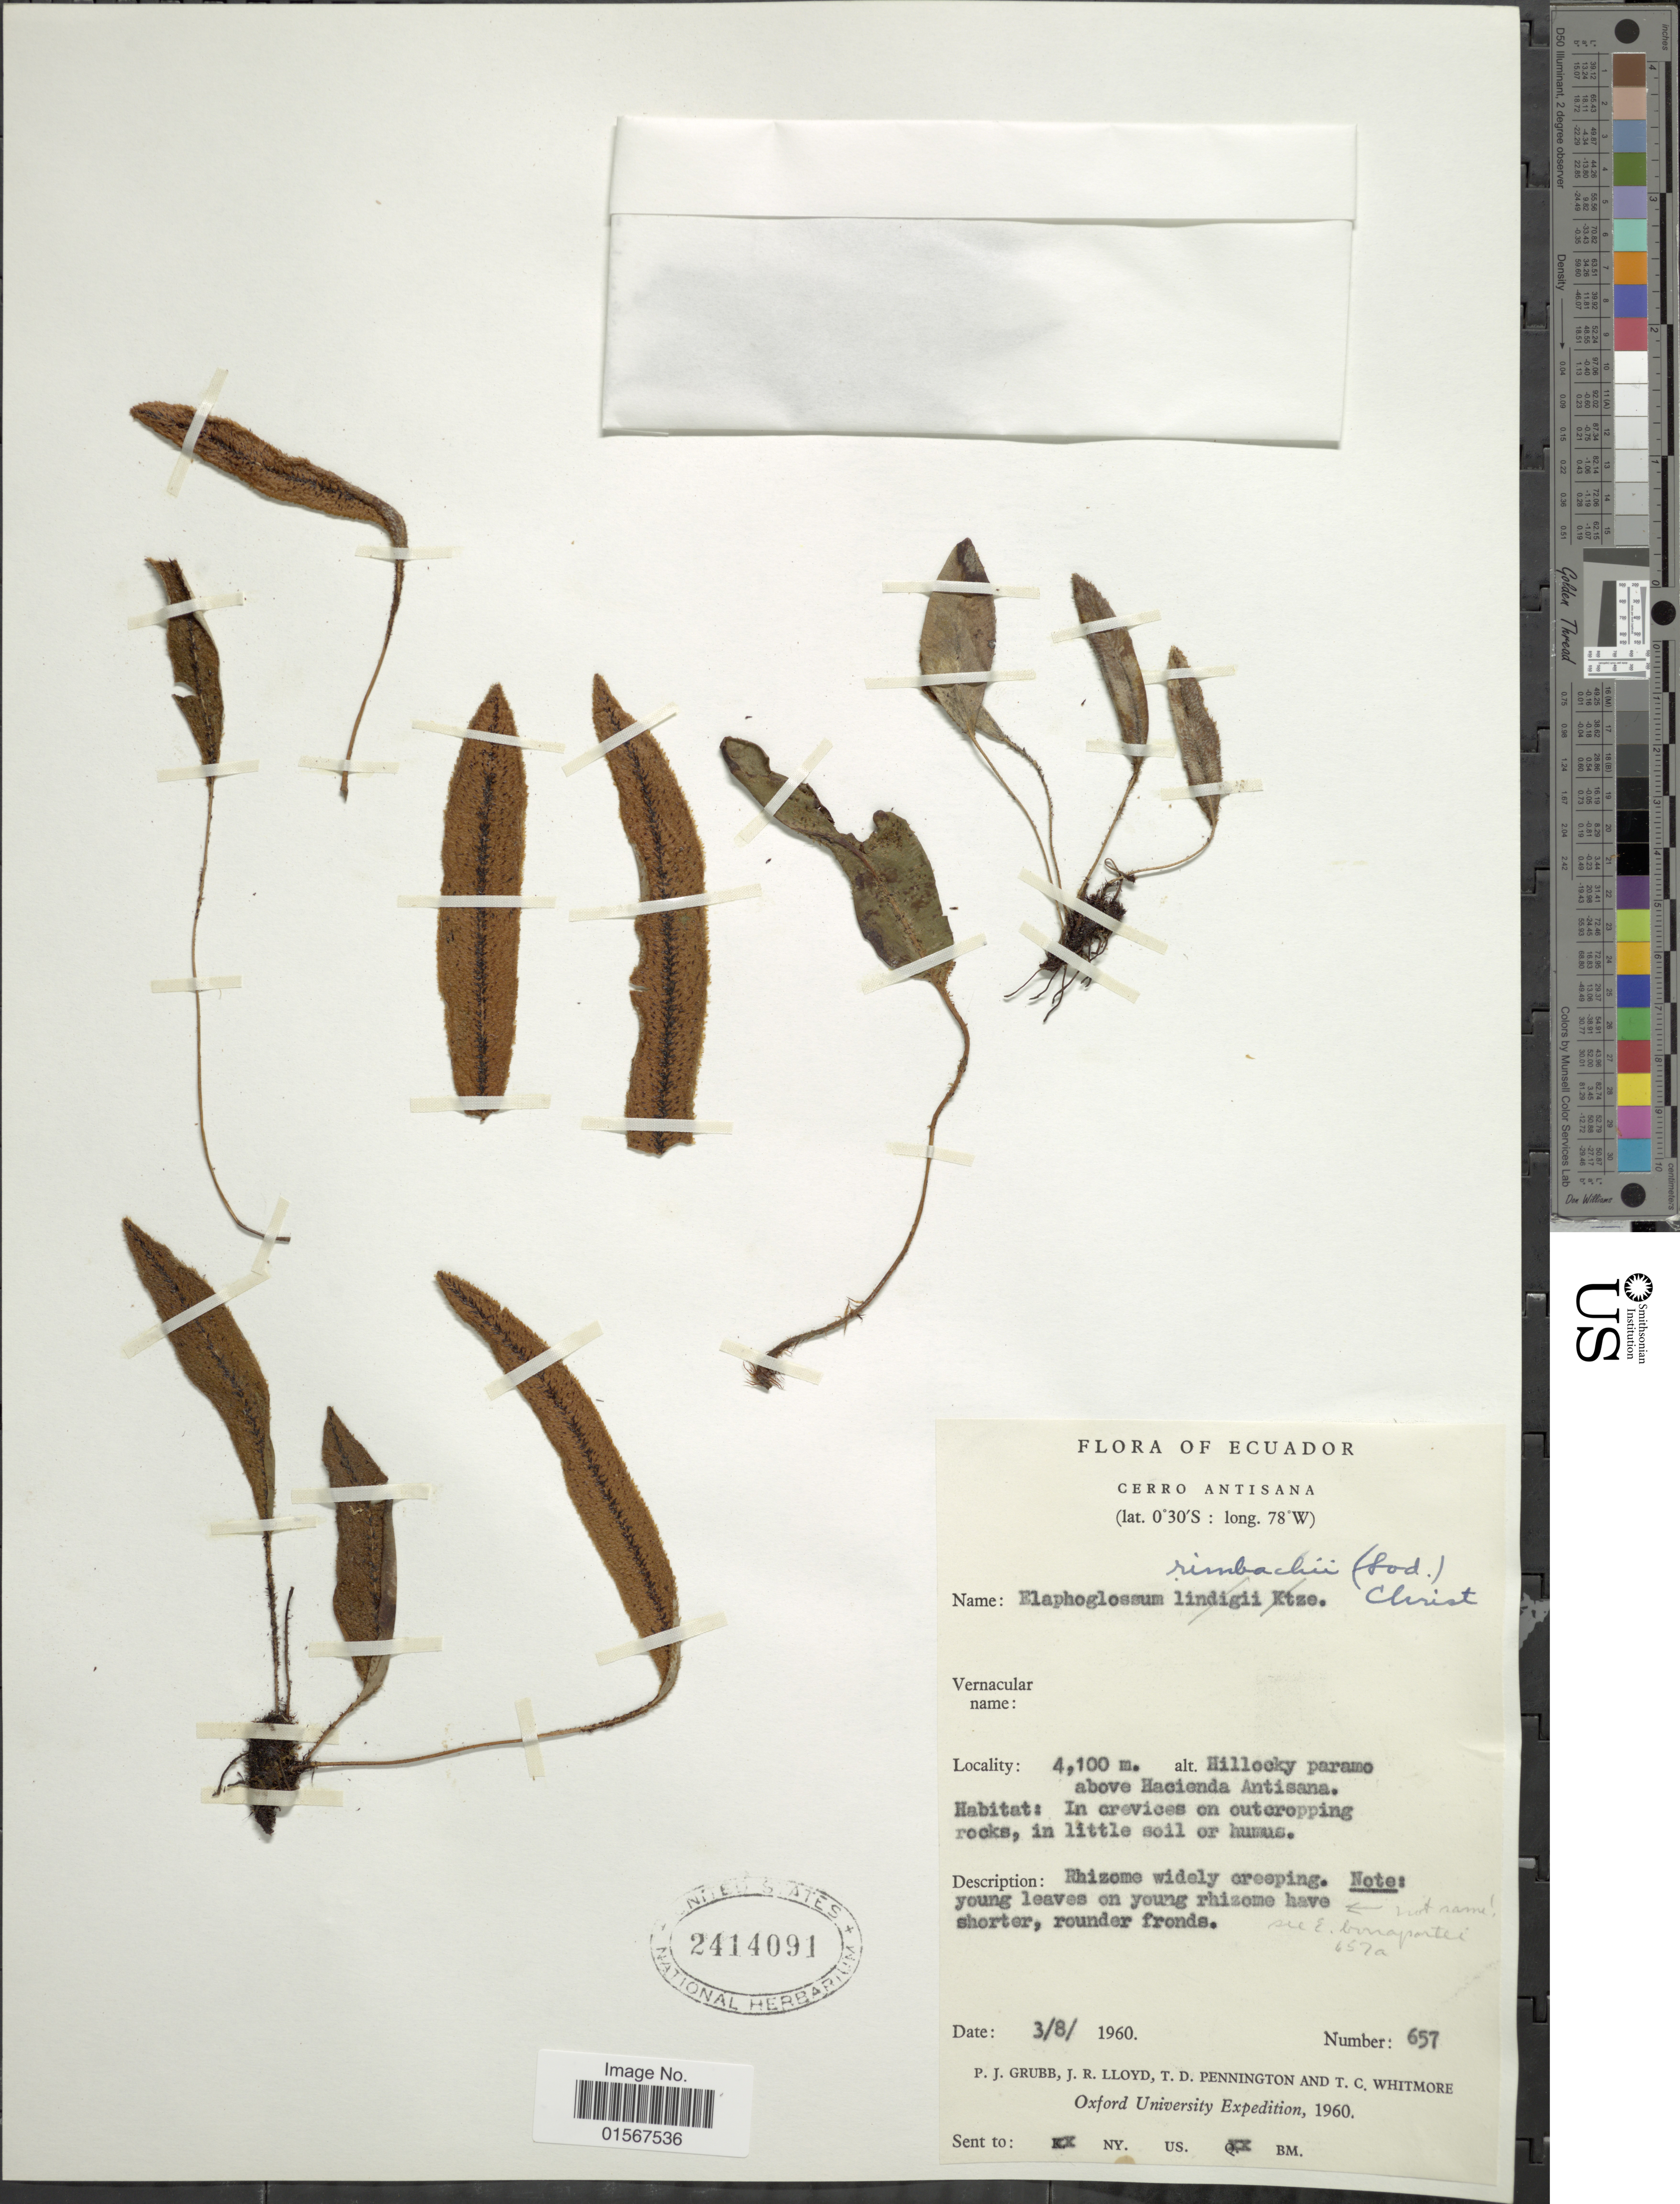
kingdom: Plantae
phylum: Tracheophyta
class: Polypodiopsida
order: Polypodiales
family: Dryopteridaceae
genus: Elaphoglossum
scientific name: Elaphoglossum rimbachii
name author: (Sodiro) Christ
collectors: P. J. Grubb, J. R. Lloyd, T. D. Pennington & T. C. Whitmore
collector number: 657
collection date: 1960-08-03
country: Ecuador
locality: Ecuador, Cerro Antisana, Hillocky paramo, above Hacienda Antisana.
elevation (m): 4100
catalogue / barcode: US 2414091